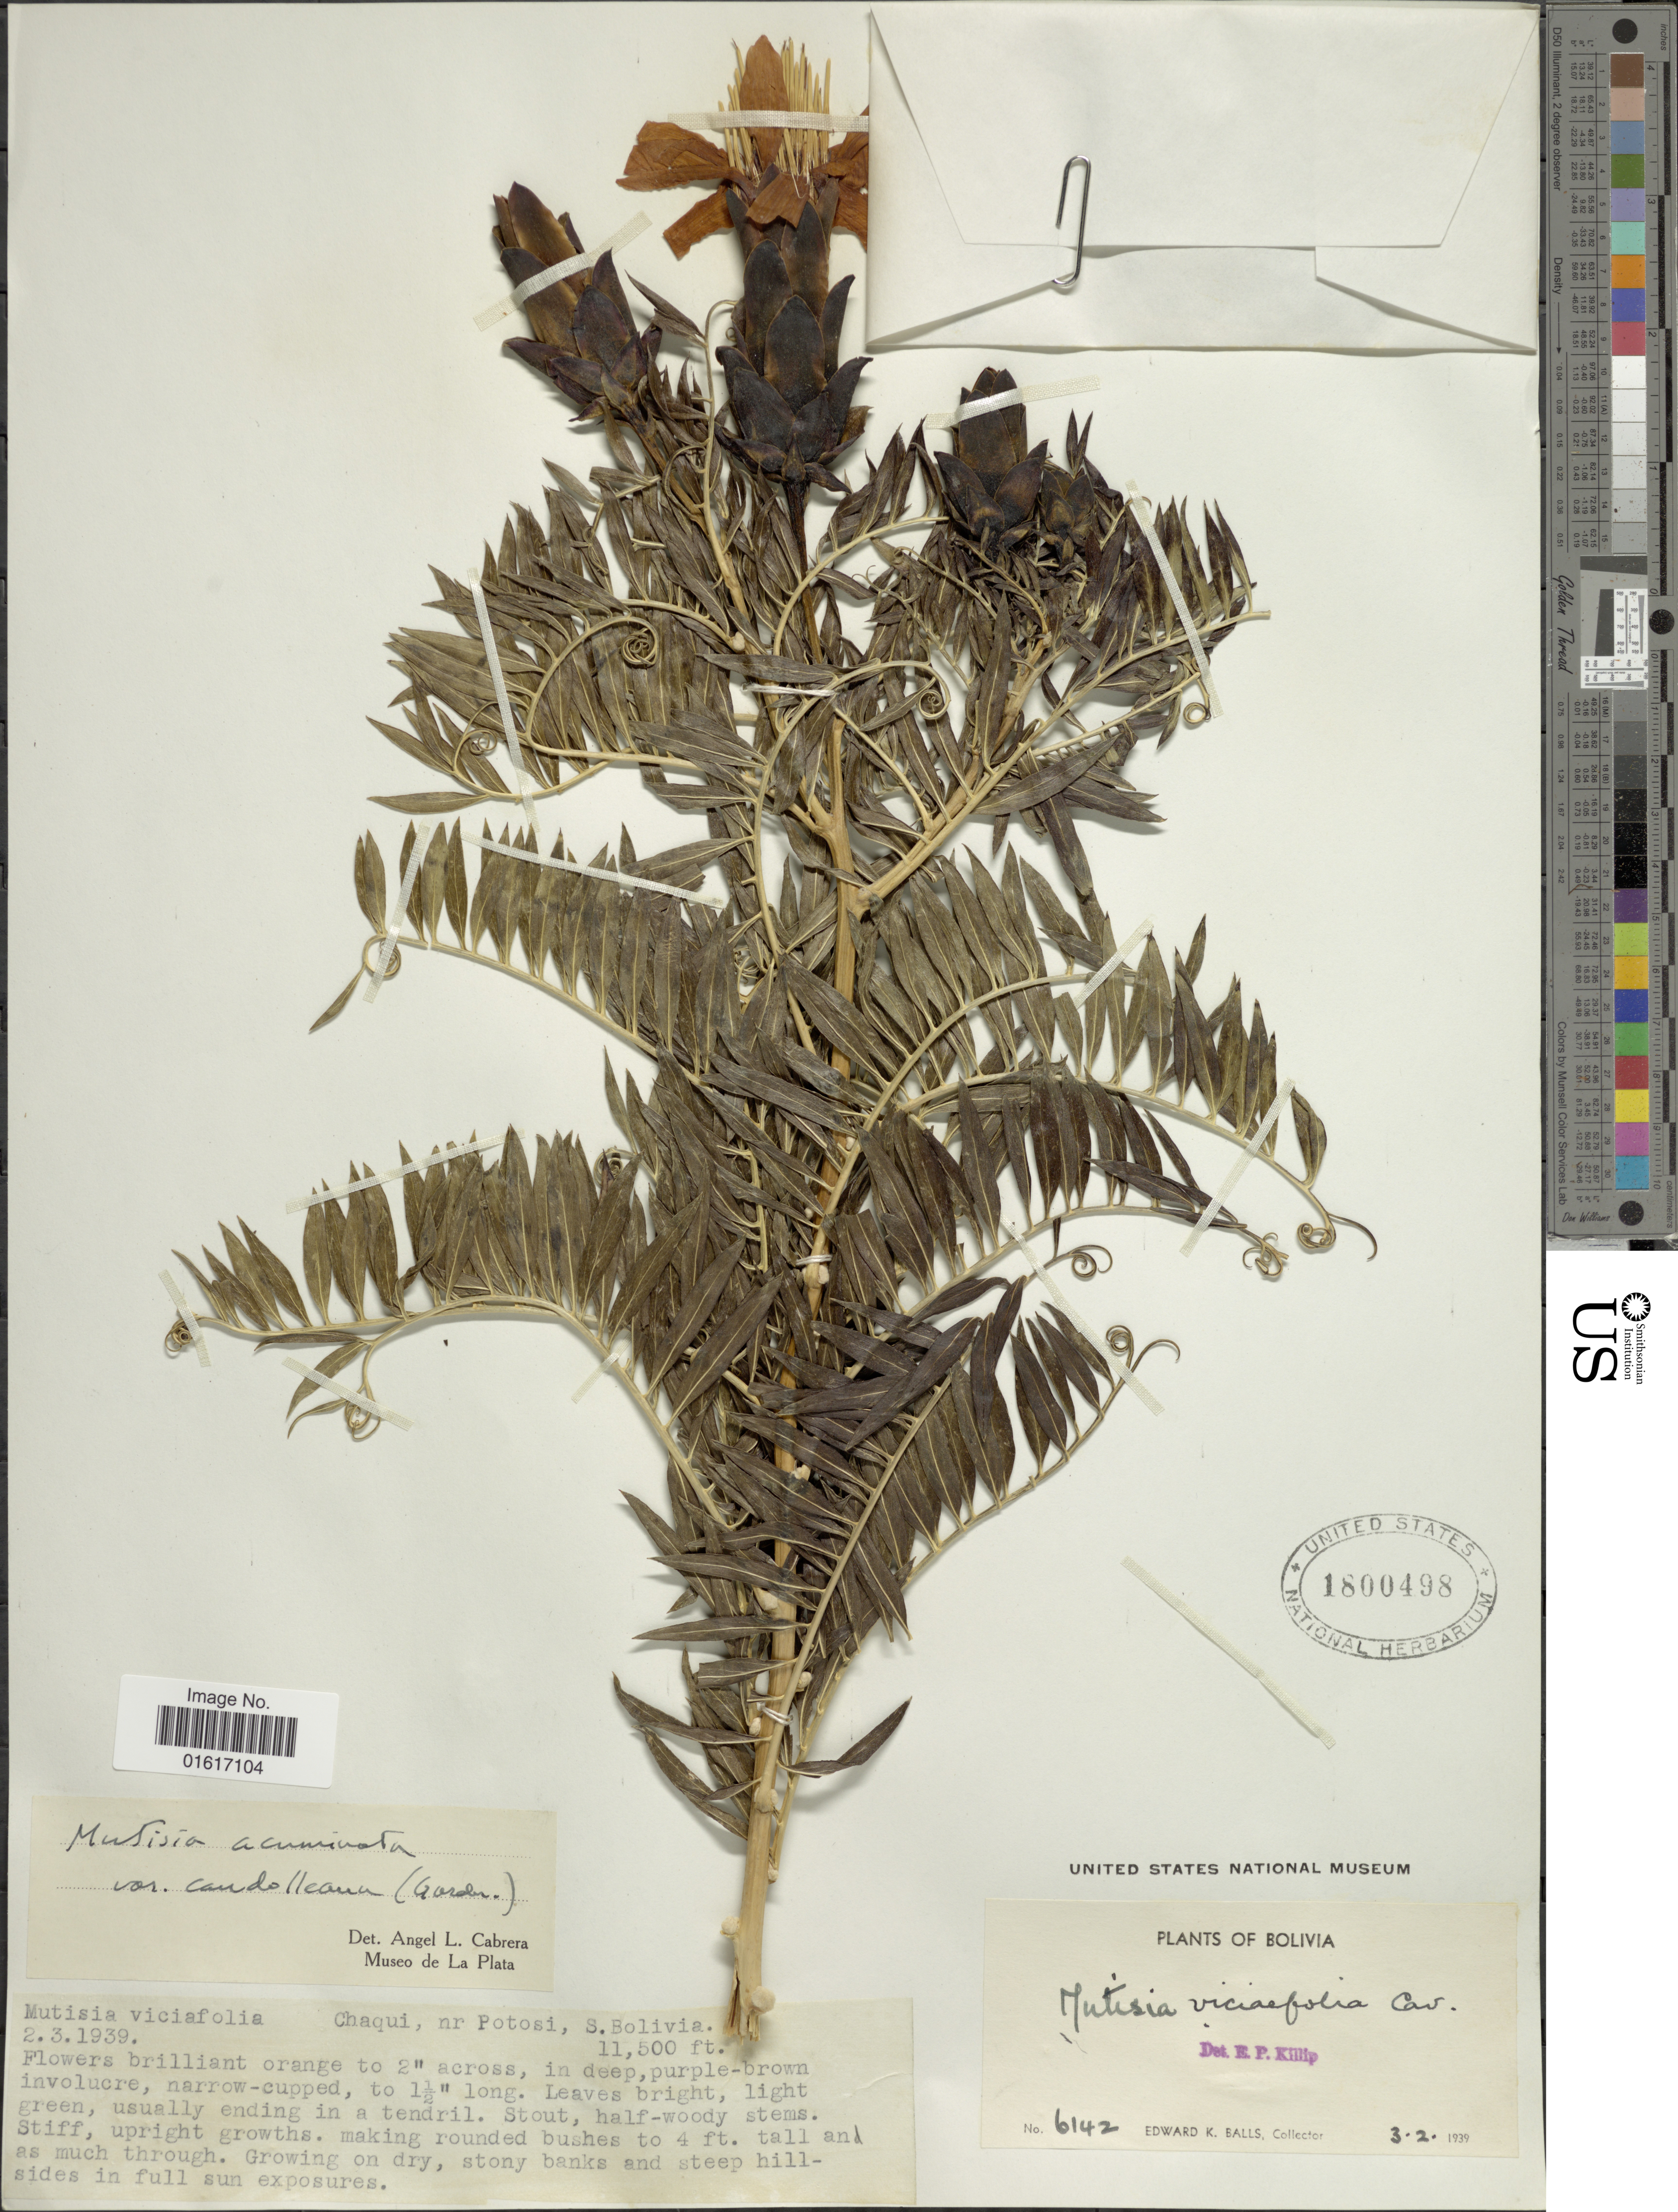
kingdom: Plantae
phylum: Tracheophyta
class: Magnoliopsida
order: Asterales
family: Asteraceae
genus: Mutisia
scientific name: Mutisia acuminata var. candolleana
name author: (Fielding & Gardner) Cabrera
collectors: E. K. Balls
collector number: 6142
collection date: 1939-02-03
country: Bolivia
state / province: Potosi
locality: Chaqui, nr Potosi, S. Bolivia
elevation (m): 3505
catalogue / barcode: US 1800498